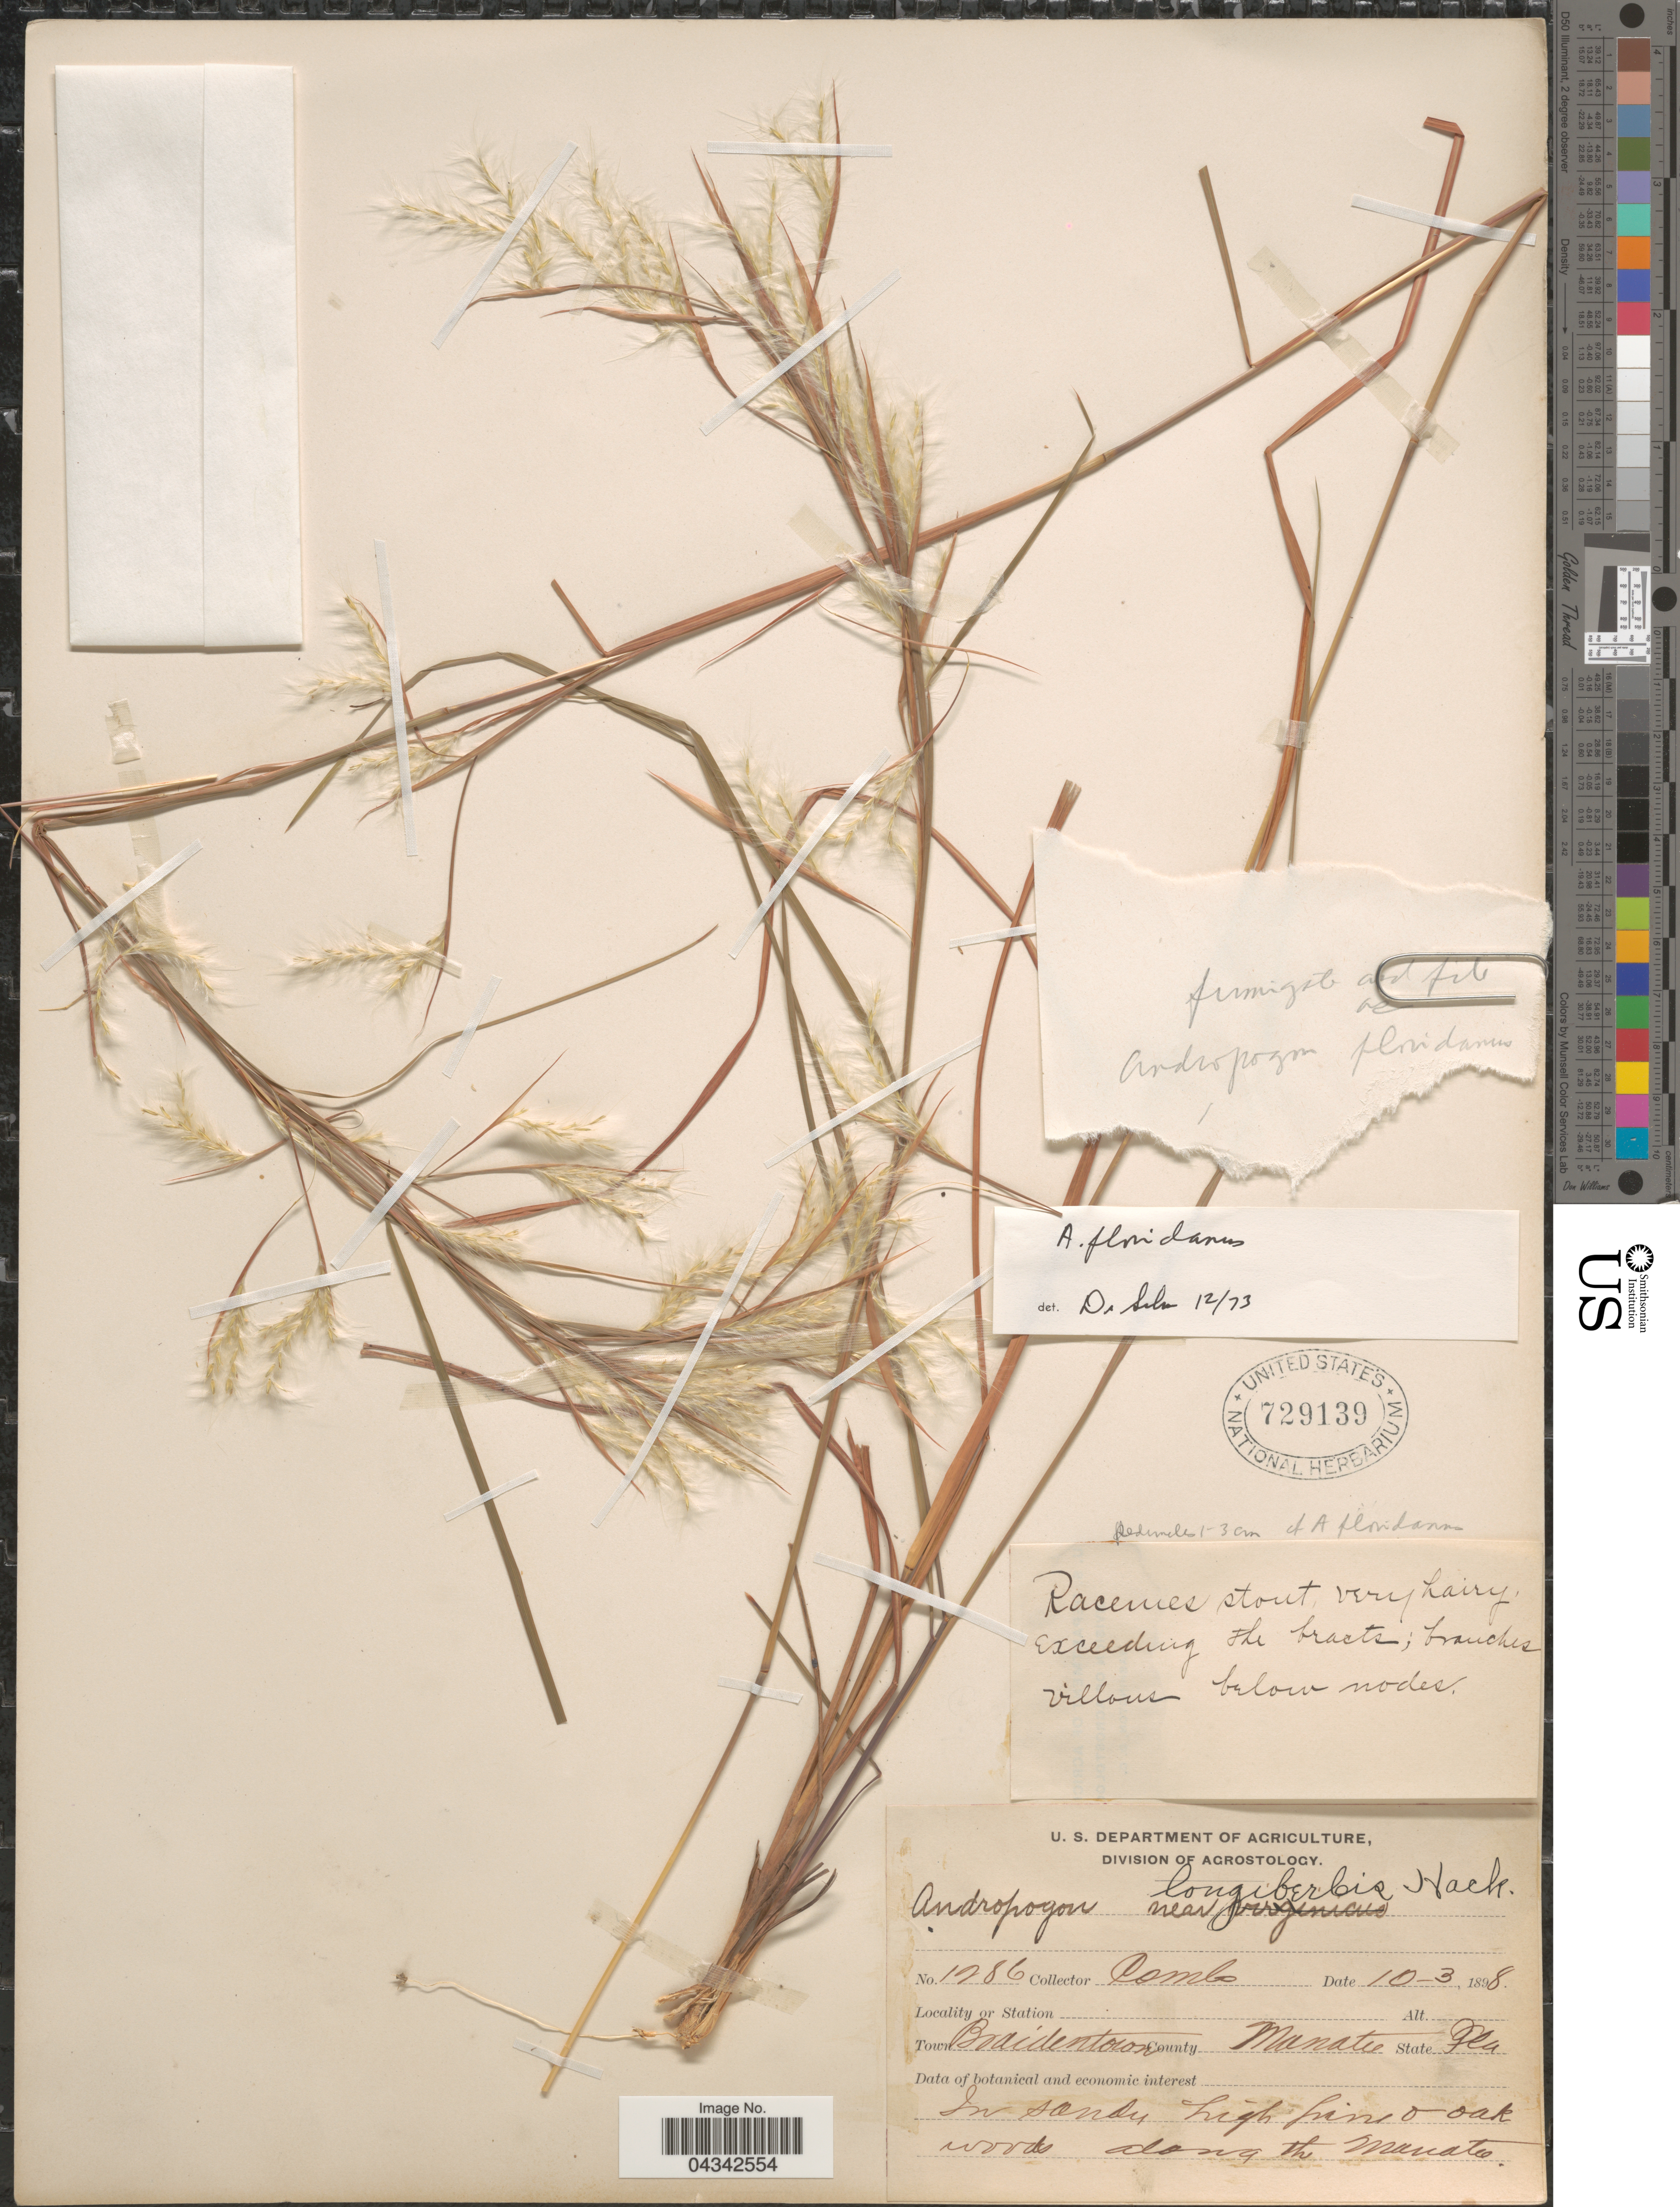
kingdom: Plantae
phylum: Tracheophyta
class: Liliopsida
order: Poales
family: Poaceae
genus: Andropogon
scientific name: Andropogon floridanus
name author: Scribn.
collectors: -. Combs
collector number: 1286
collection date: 1898-10-03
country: United States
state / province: Florida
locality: Braidentown. County Manatee. Along the Manatee.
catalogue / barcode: US 729139